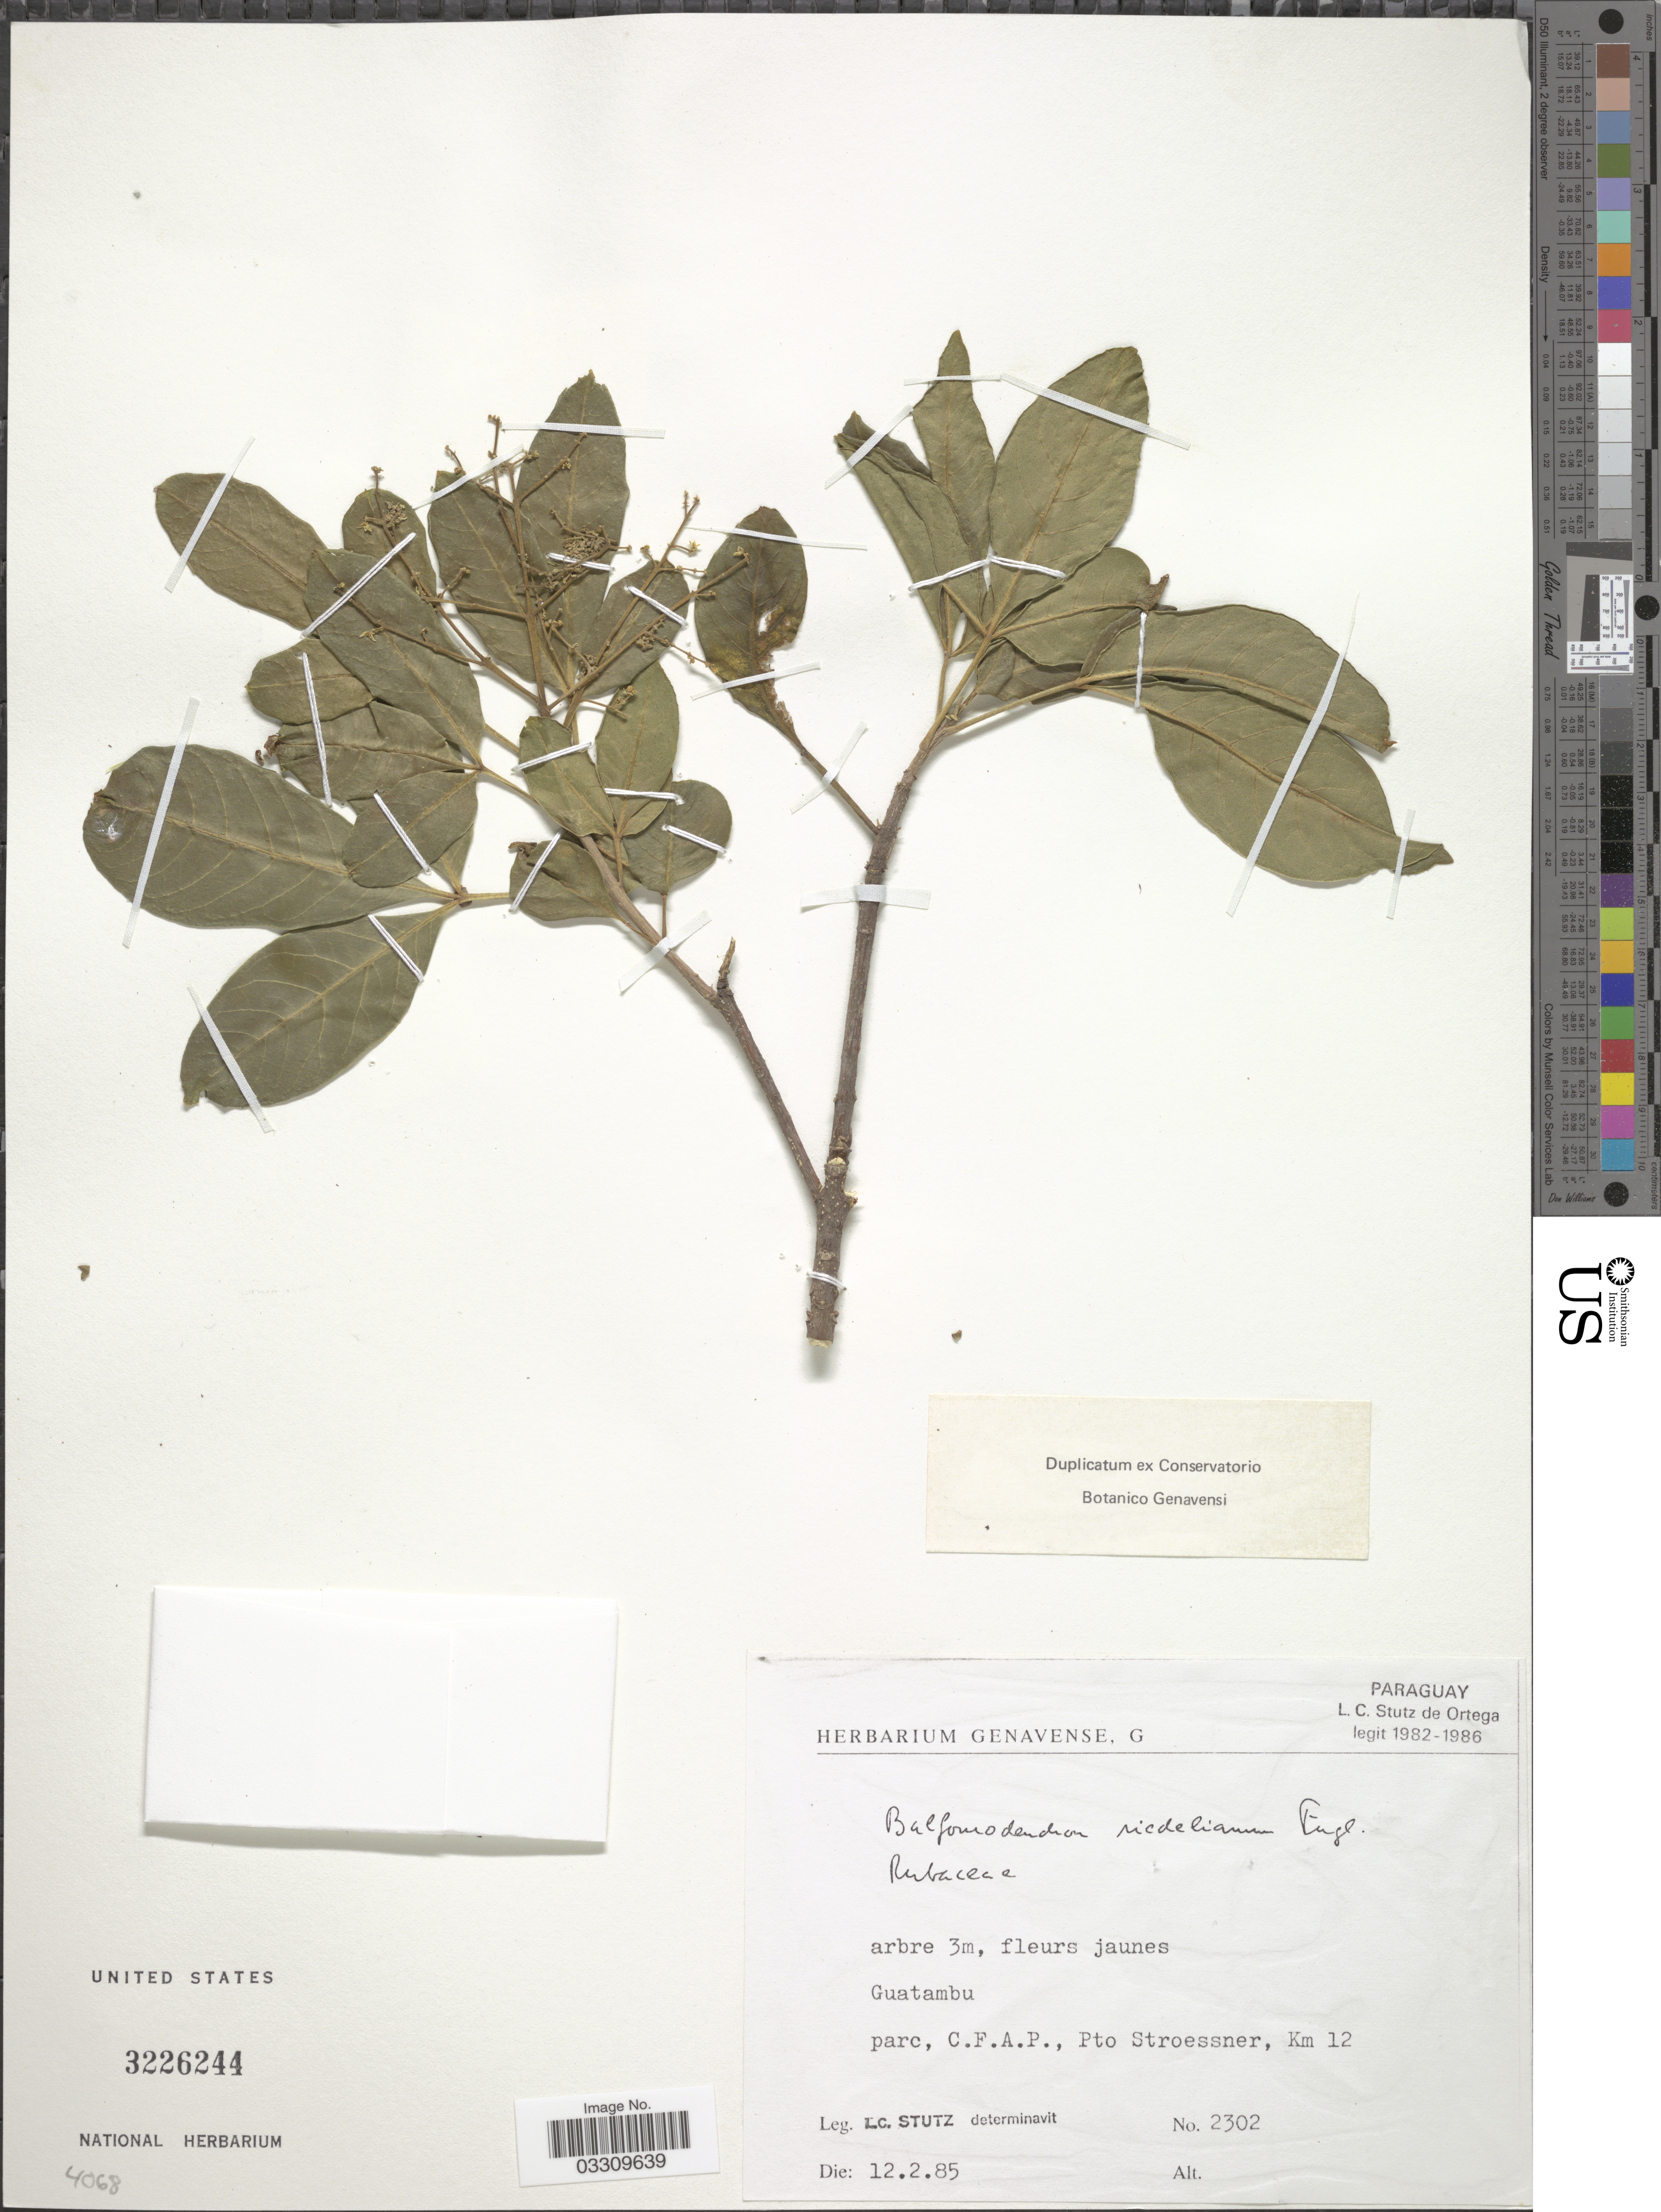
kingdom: Plantae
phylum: Tracheophyta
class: Magnoliopsida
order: Sapindales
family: Rutaceae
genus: Balfourodendron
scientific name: Balfourodendron riedelianum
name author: (Engl.) Engl.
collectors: L. C. Stutz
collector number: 2302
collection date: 1985-02-12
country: Paraguay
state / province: Alto Parana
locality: Guatambu, parc, C.F.A.P., Pto Stroessner, Km 12.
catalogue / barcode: US 3226244